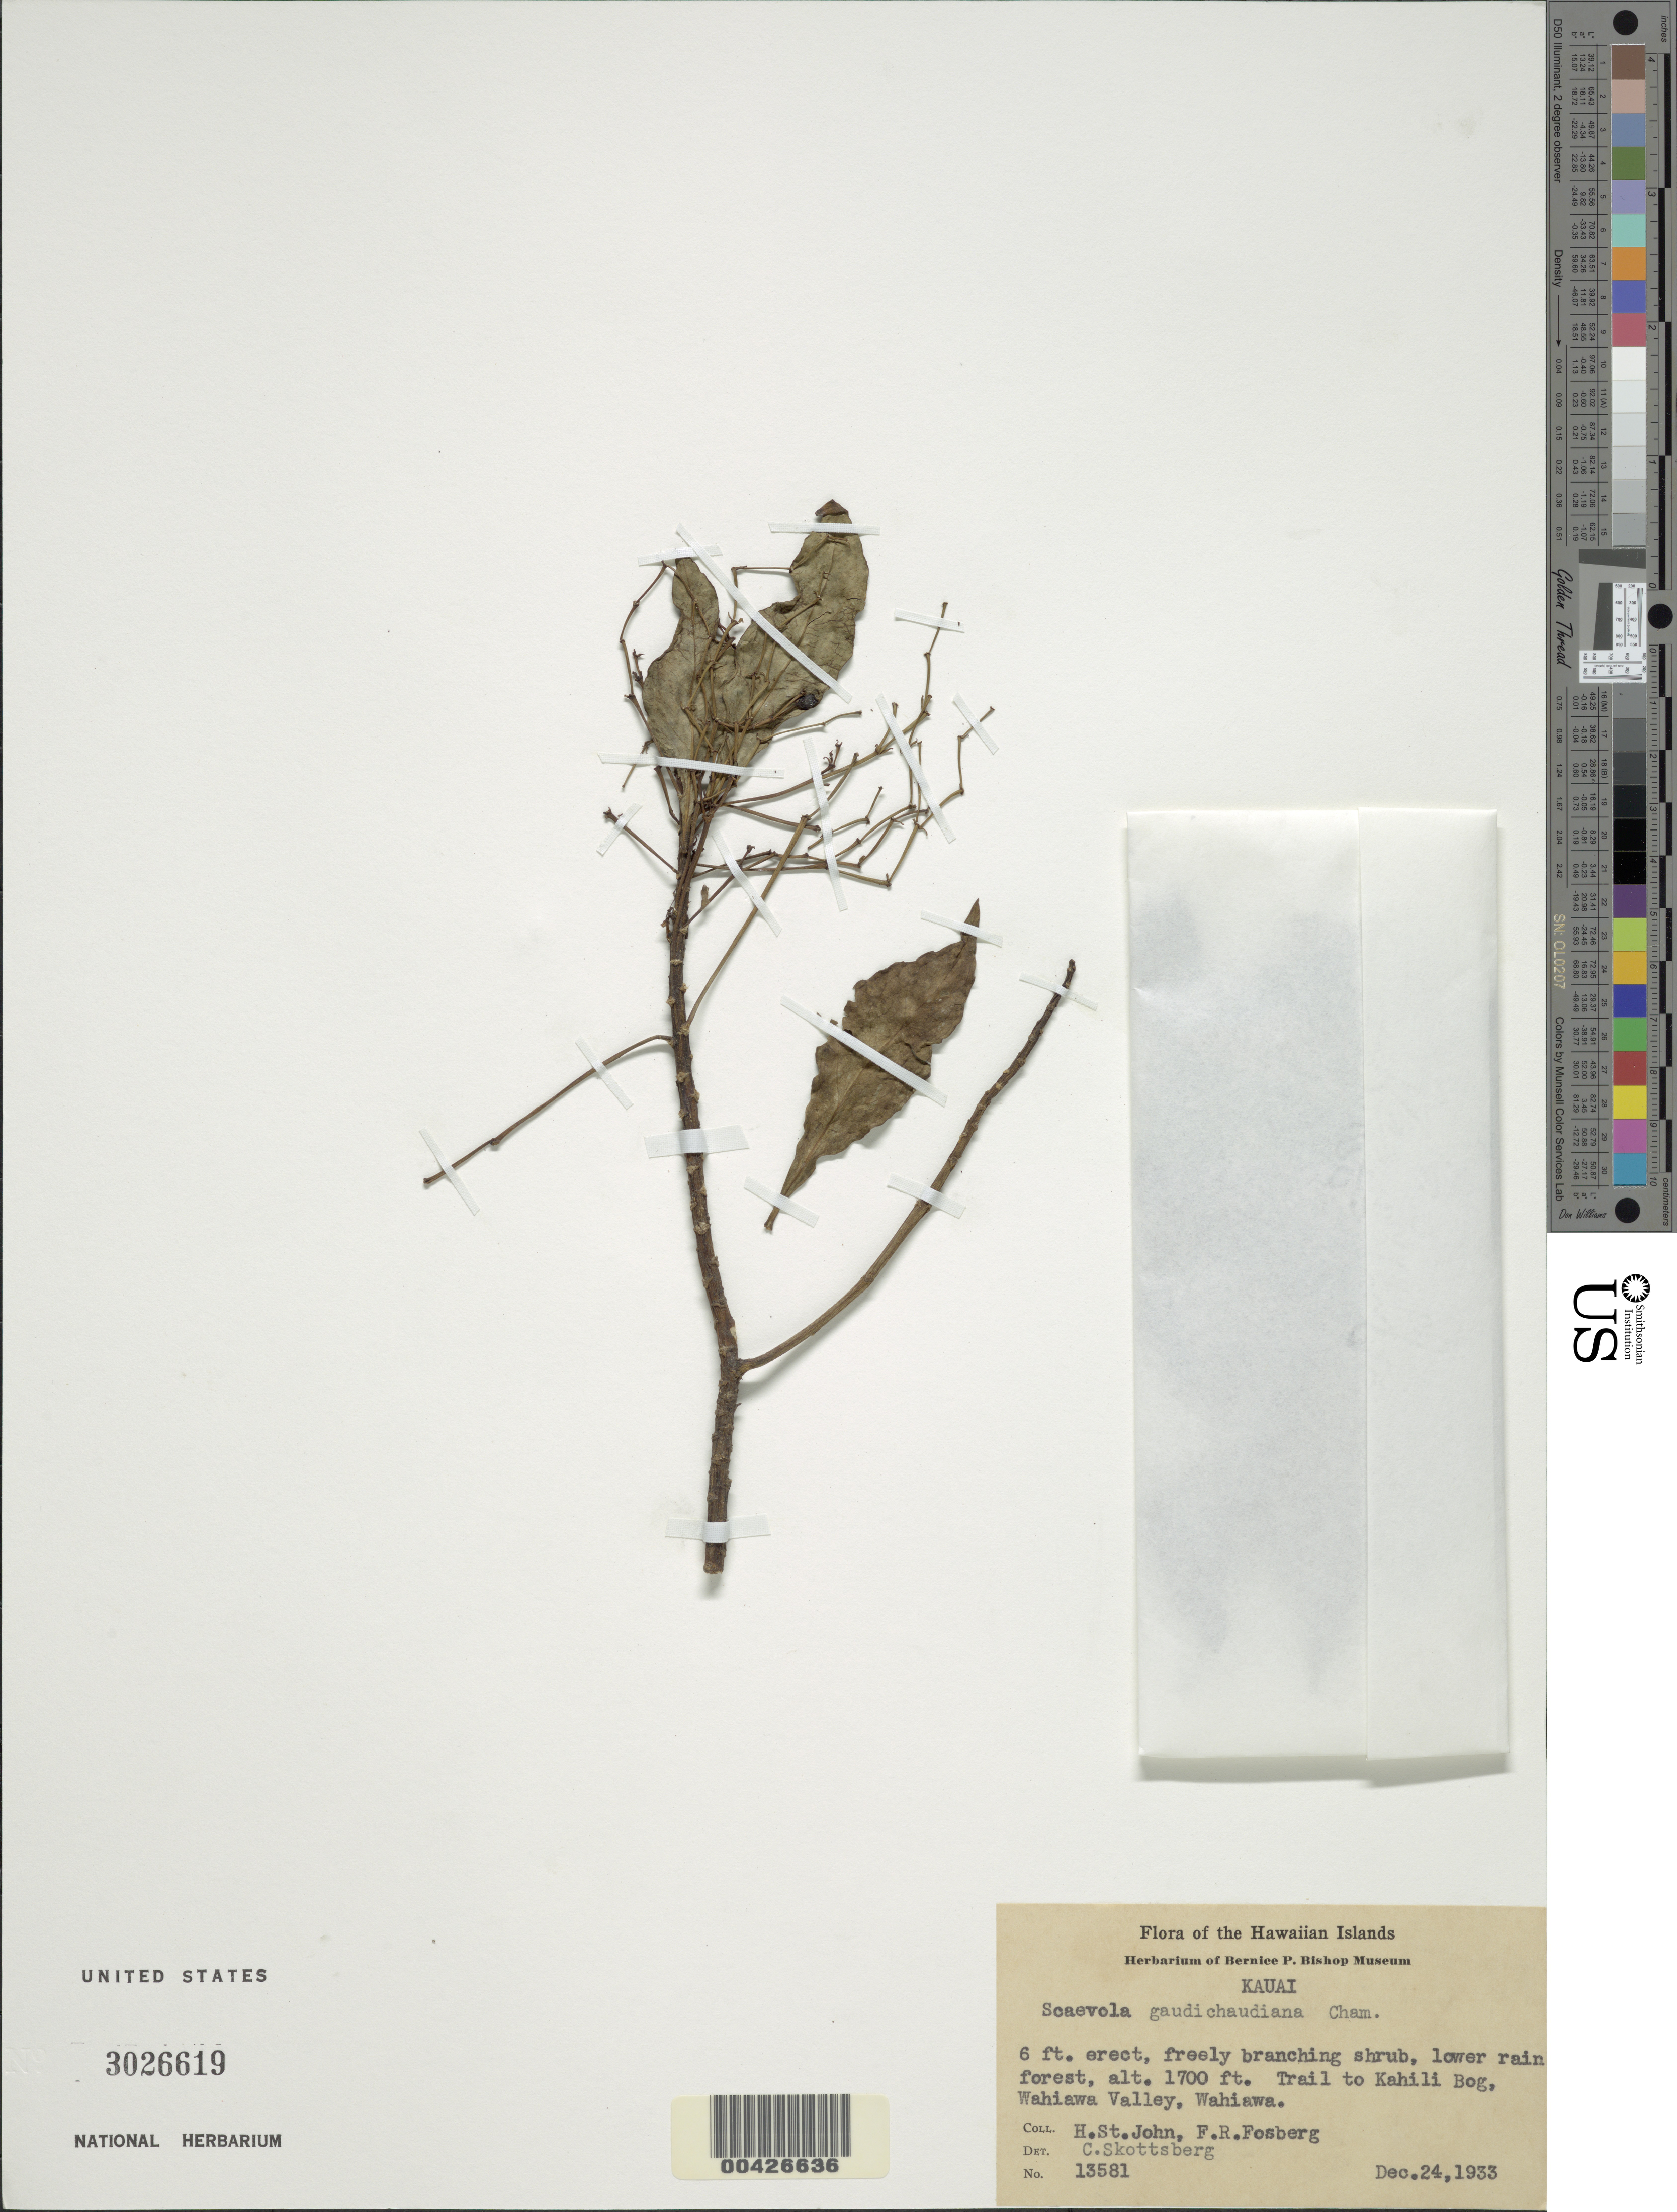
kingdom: Plantae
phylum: Tracheophyta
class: Magnoliopsida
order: Asterales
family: Goodeniaceae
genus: Scaevola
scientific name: Scaevola gaudichaudiana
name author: Cham.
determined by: Skottsberg, C. J. F.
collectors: H. St. John, F. R. Fosberg & C. Skottsberg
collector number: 13581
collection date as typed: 24 Dec 1933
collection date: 1933-12-24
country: United States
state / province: Hawaii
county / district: Kauai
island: Kaua'i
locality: Trail to Kahili Bog, Wahiawa Valley, Wahiawa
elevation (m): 518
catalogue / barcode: US 3026619